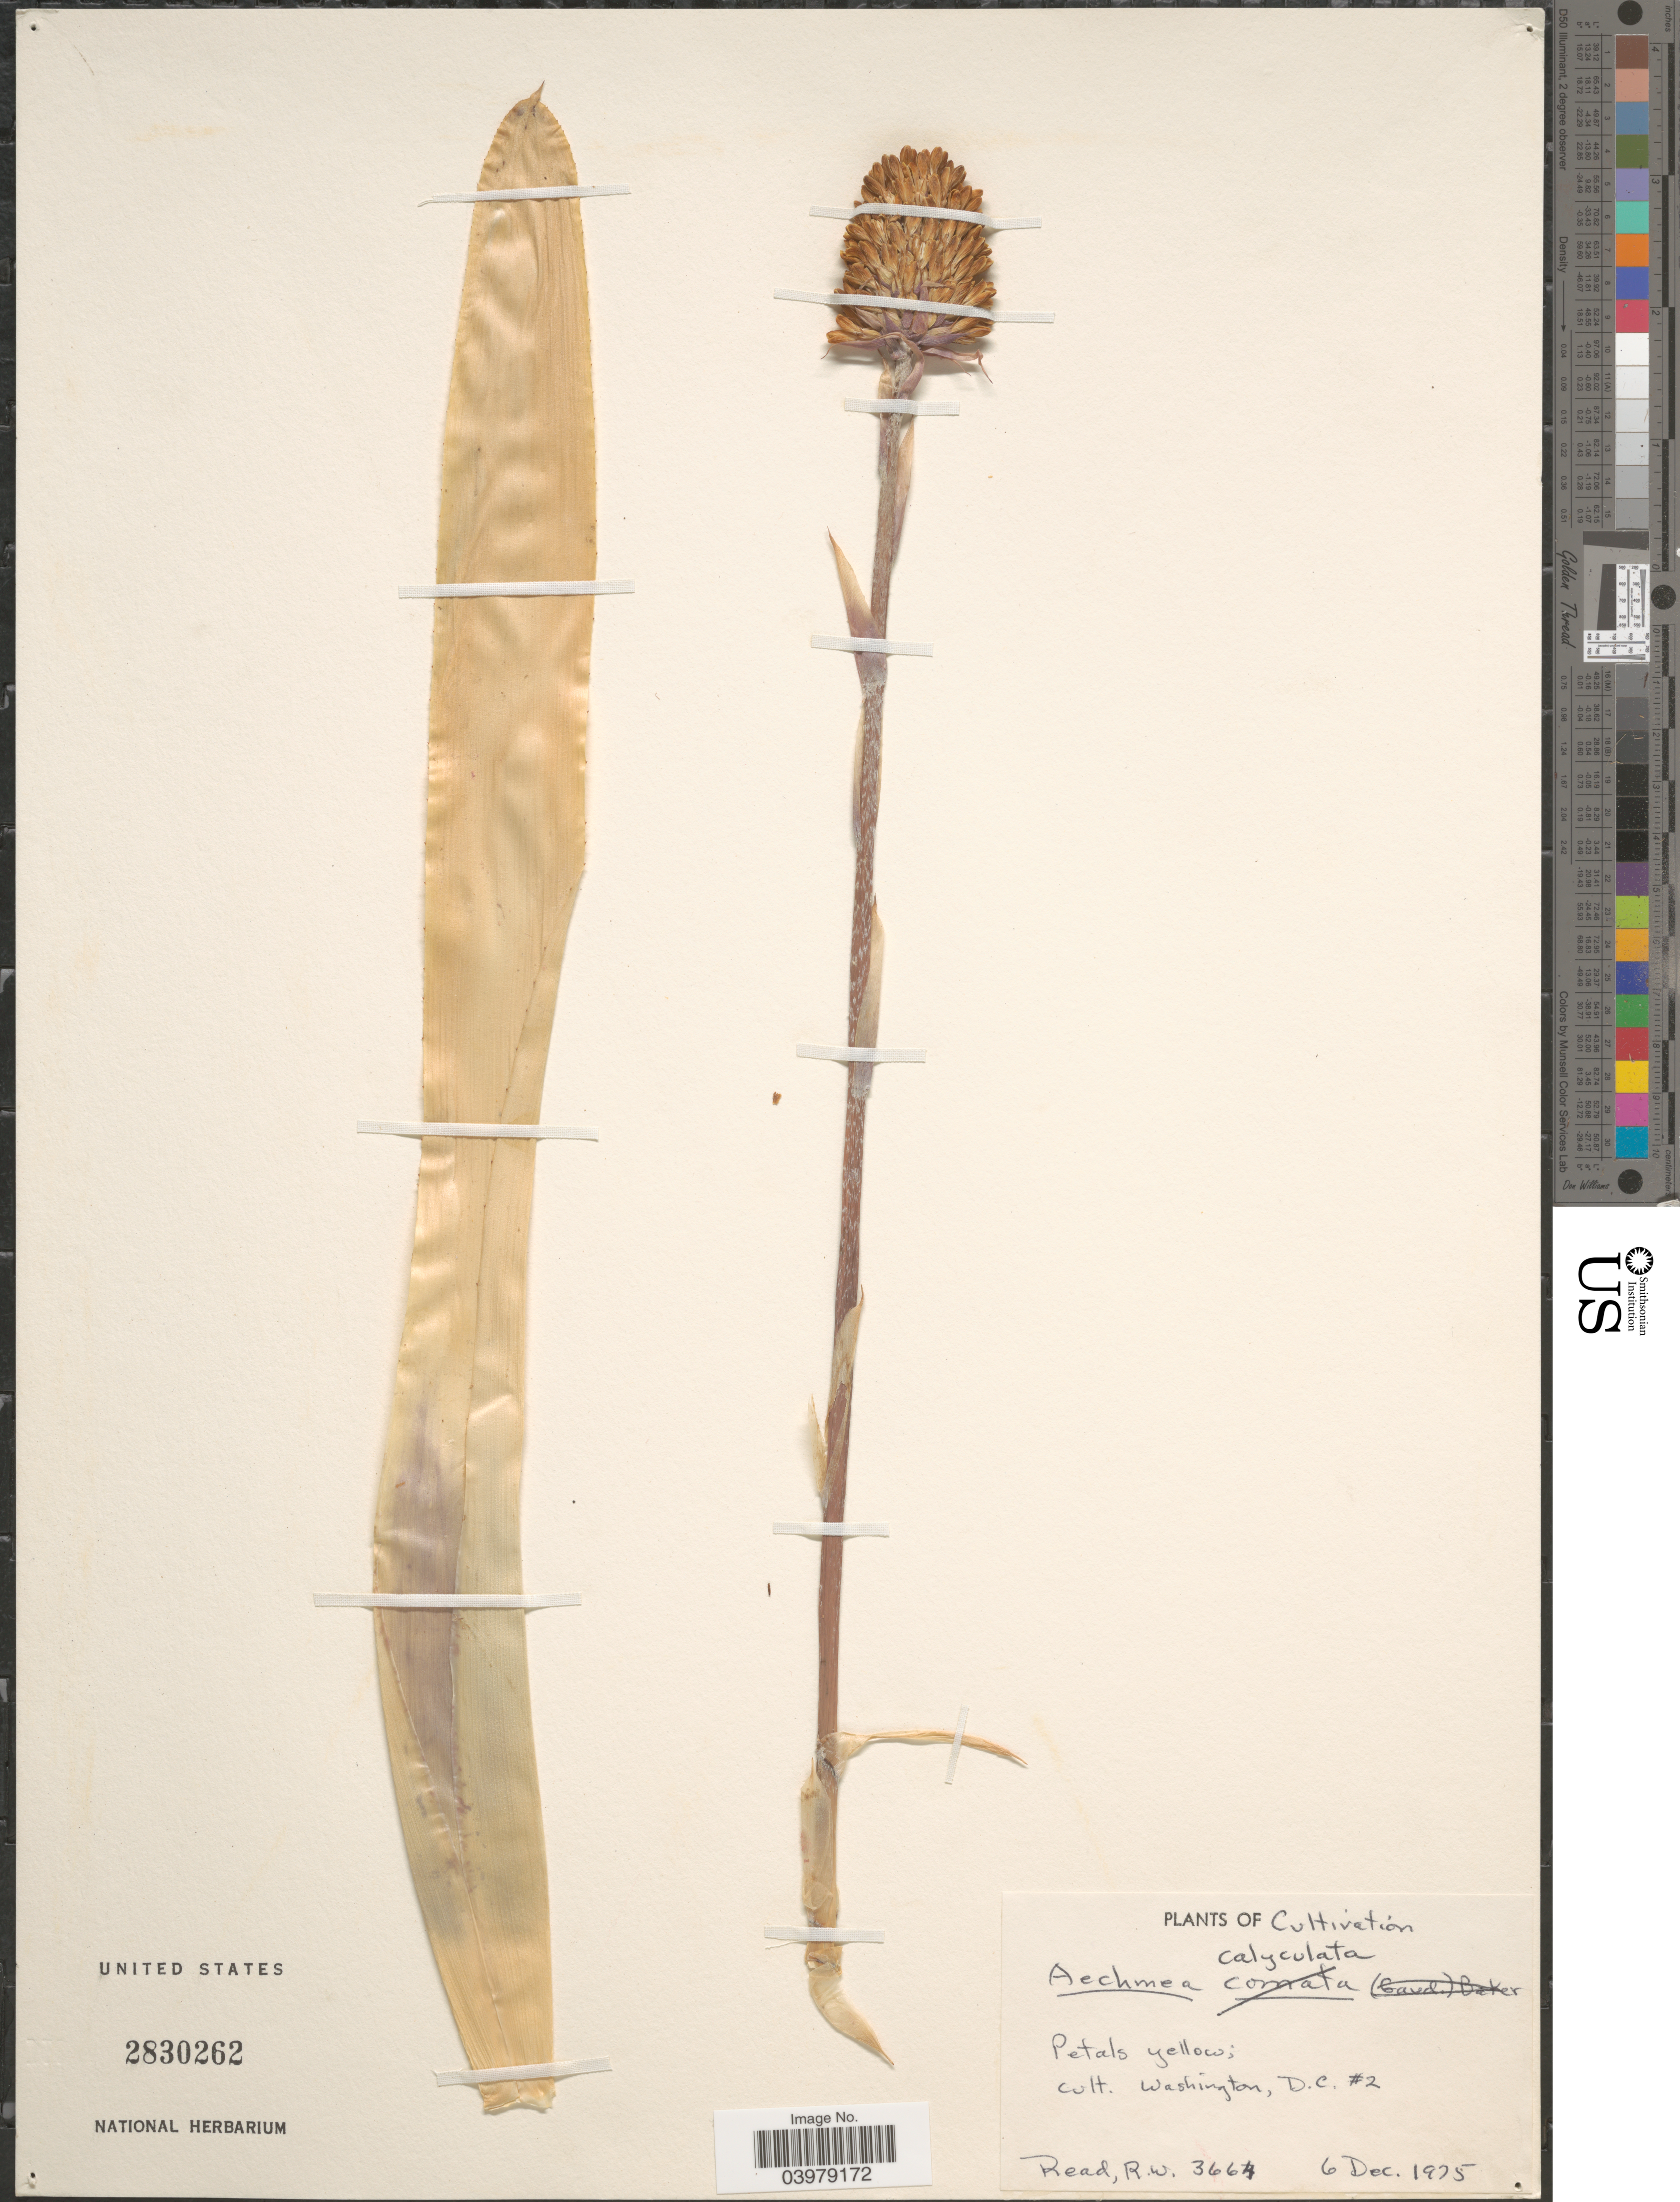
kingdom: Plantae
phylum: Tracheophyta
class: Liliopsida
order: Poales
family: Bromeliaceae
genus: Aechmea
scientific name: Aechmea calyculata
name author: (É. Morren) Baker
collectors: R. W. Read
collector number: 3664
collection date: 1975-12-06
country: United States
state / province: District of Columbia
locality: Cult. Washington, D.C.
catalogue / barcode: US 2830262